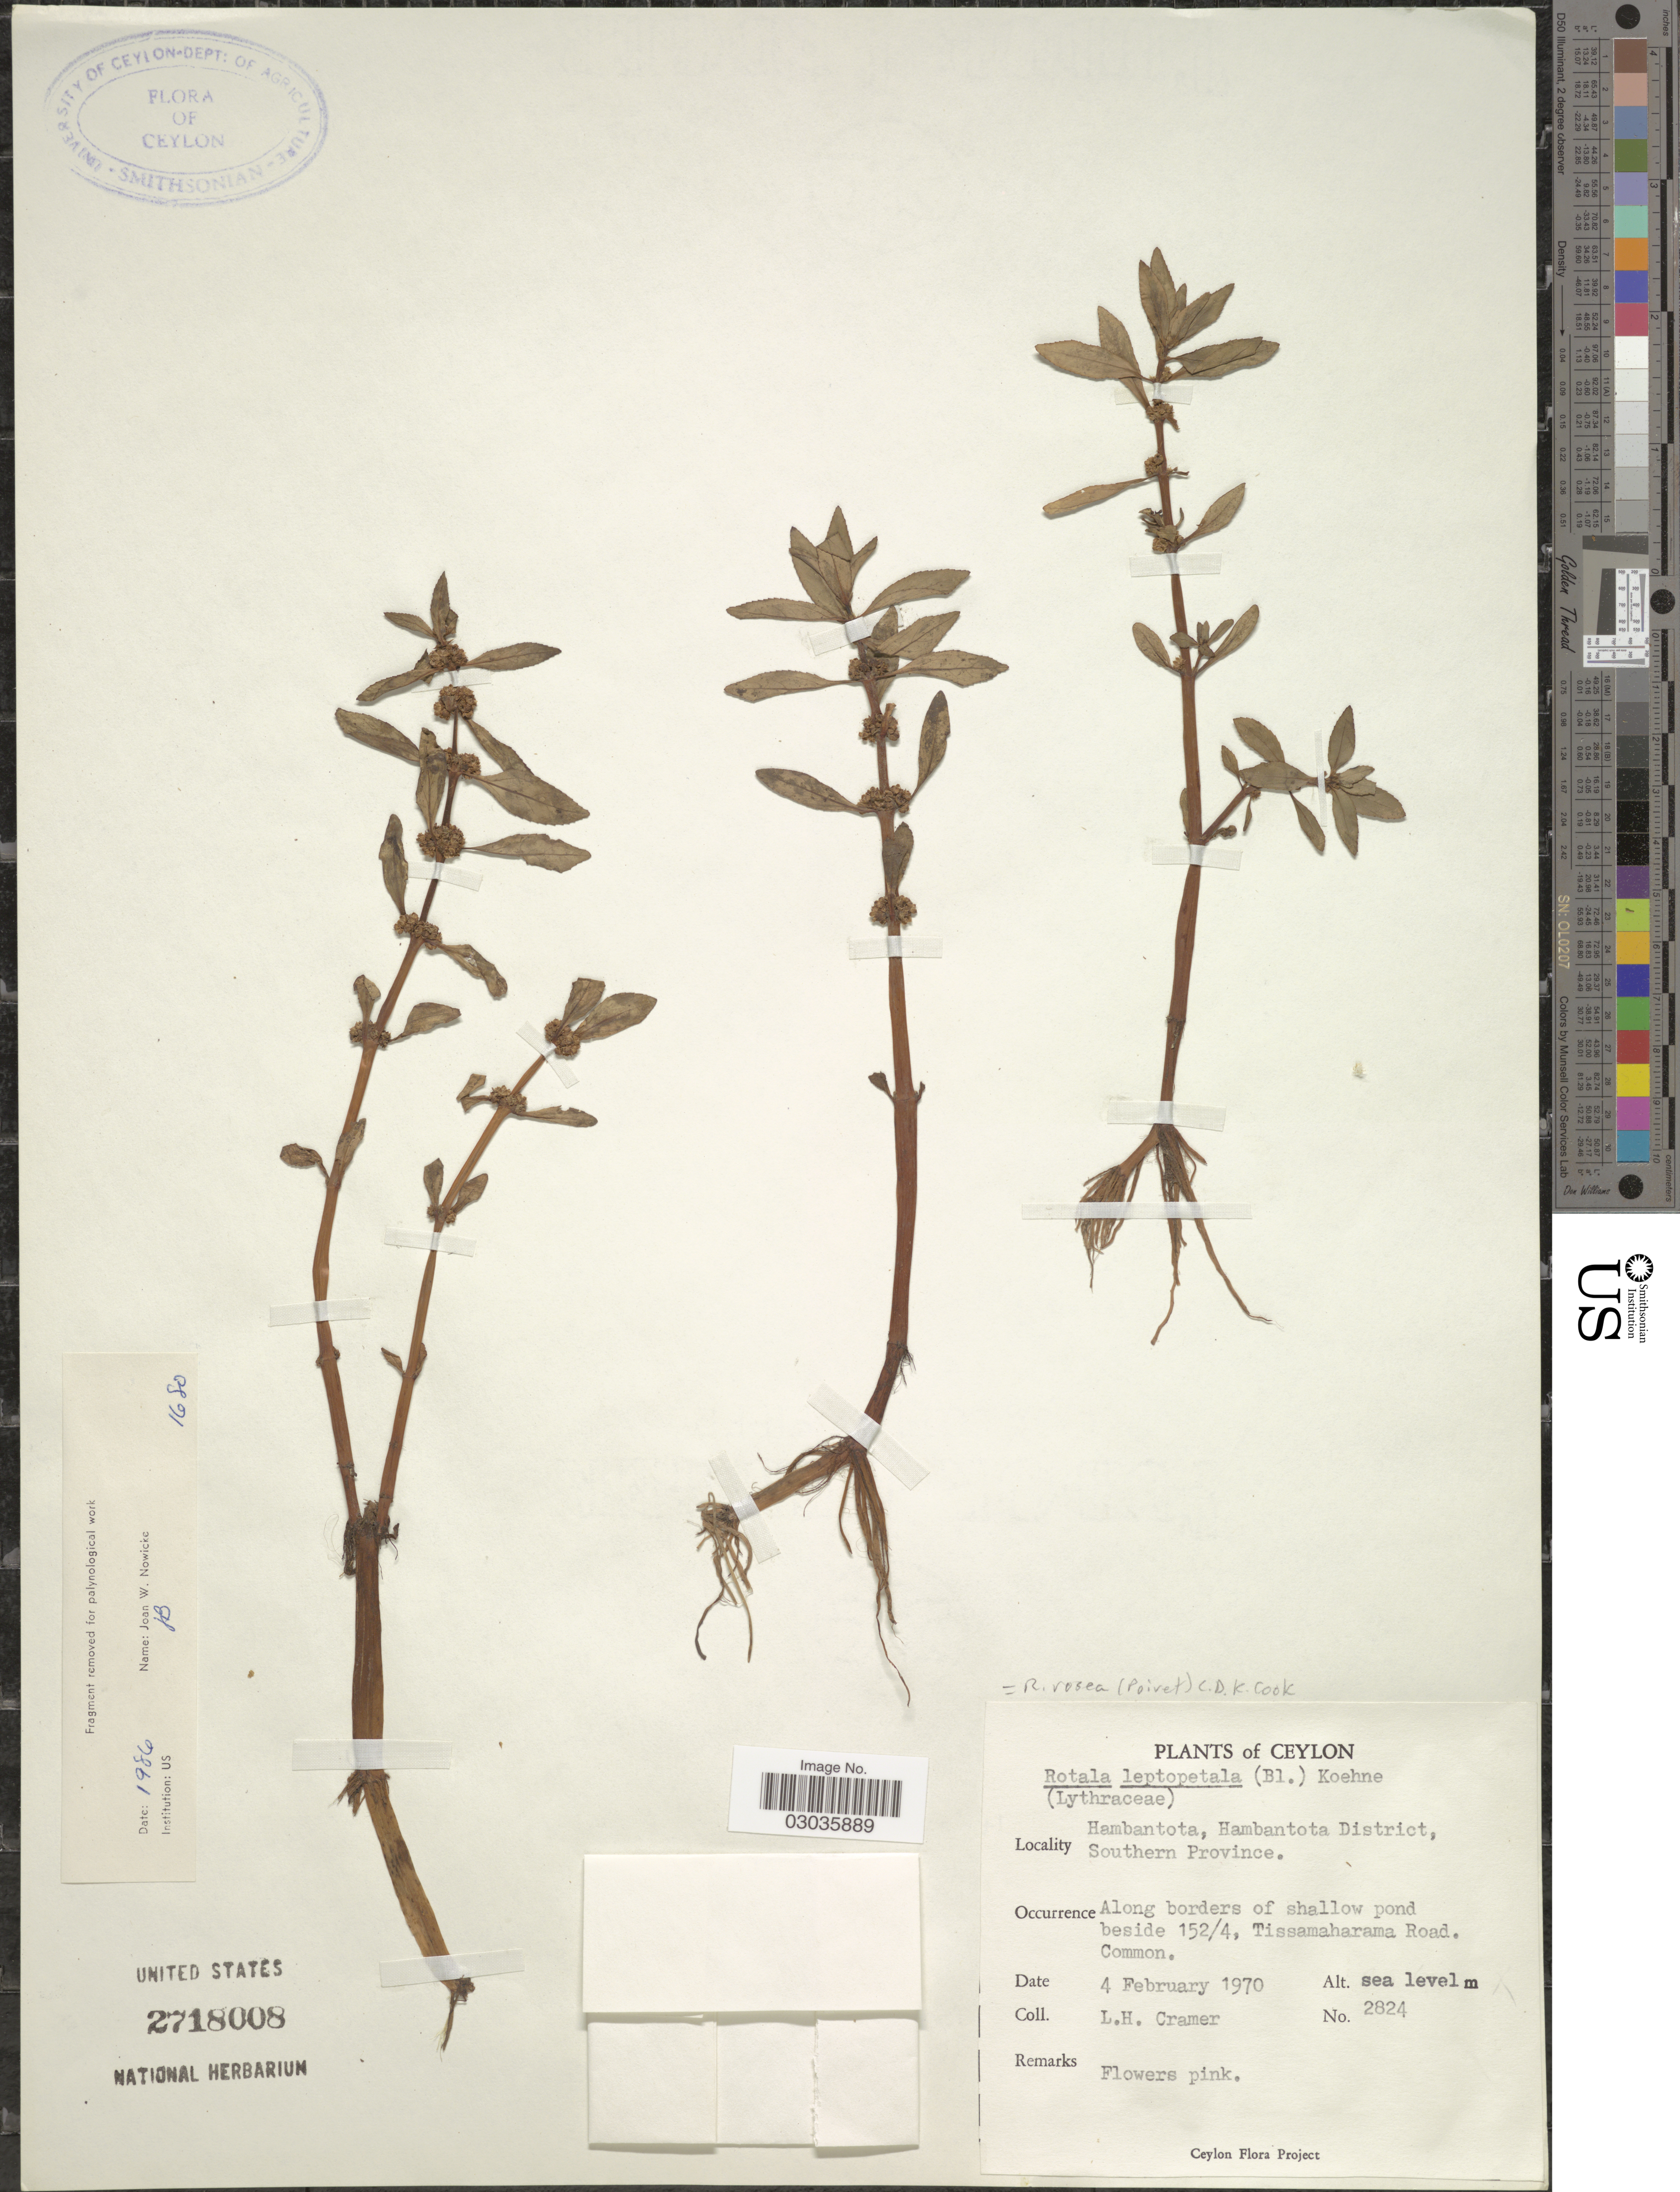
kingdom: Plantae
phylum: Tracheophyta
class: Magnoliopsida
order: Myrtales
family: Lythraceae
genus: Rotala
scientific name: Rotala rosea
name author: (Poir.) C.D.K. Cook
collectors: L. H. Cramer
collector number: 2824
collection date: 1970-09-04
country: Sri Lanka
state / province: Southern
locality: Ceylon. Hambantota District. Along border of shallow pond beside 152/4, Tissamaharama Road.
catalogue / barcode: US 2718008